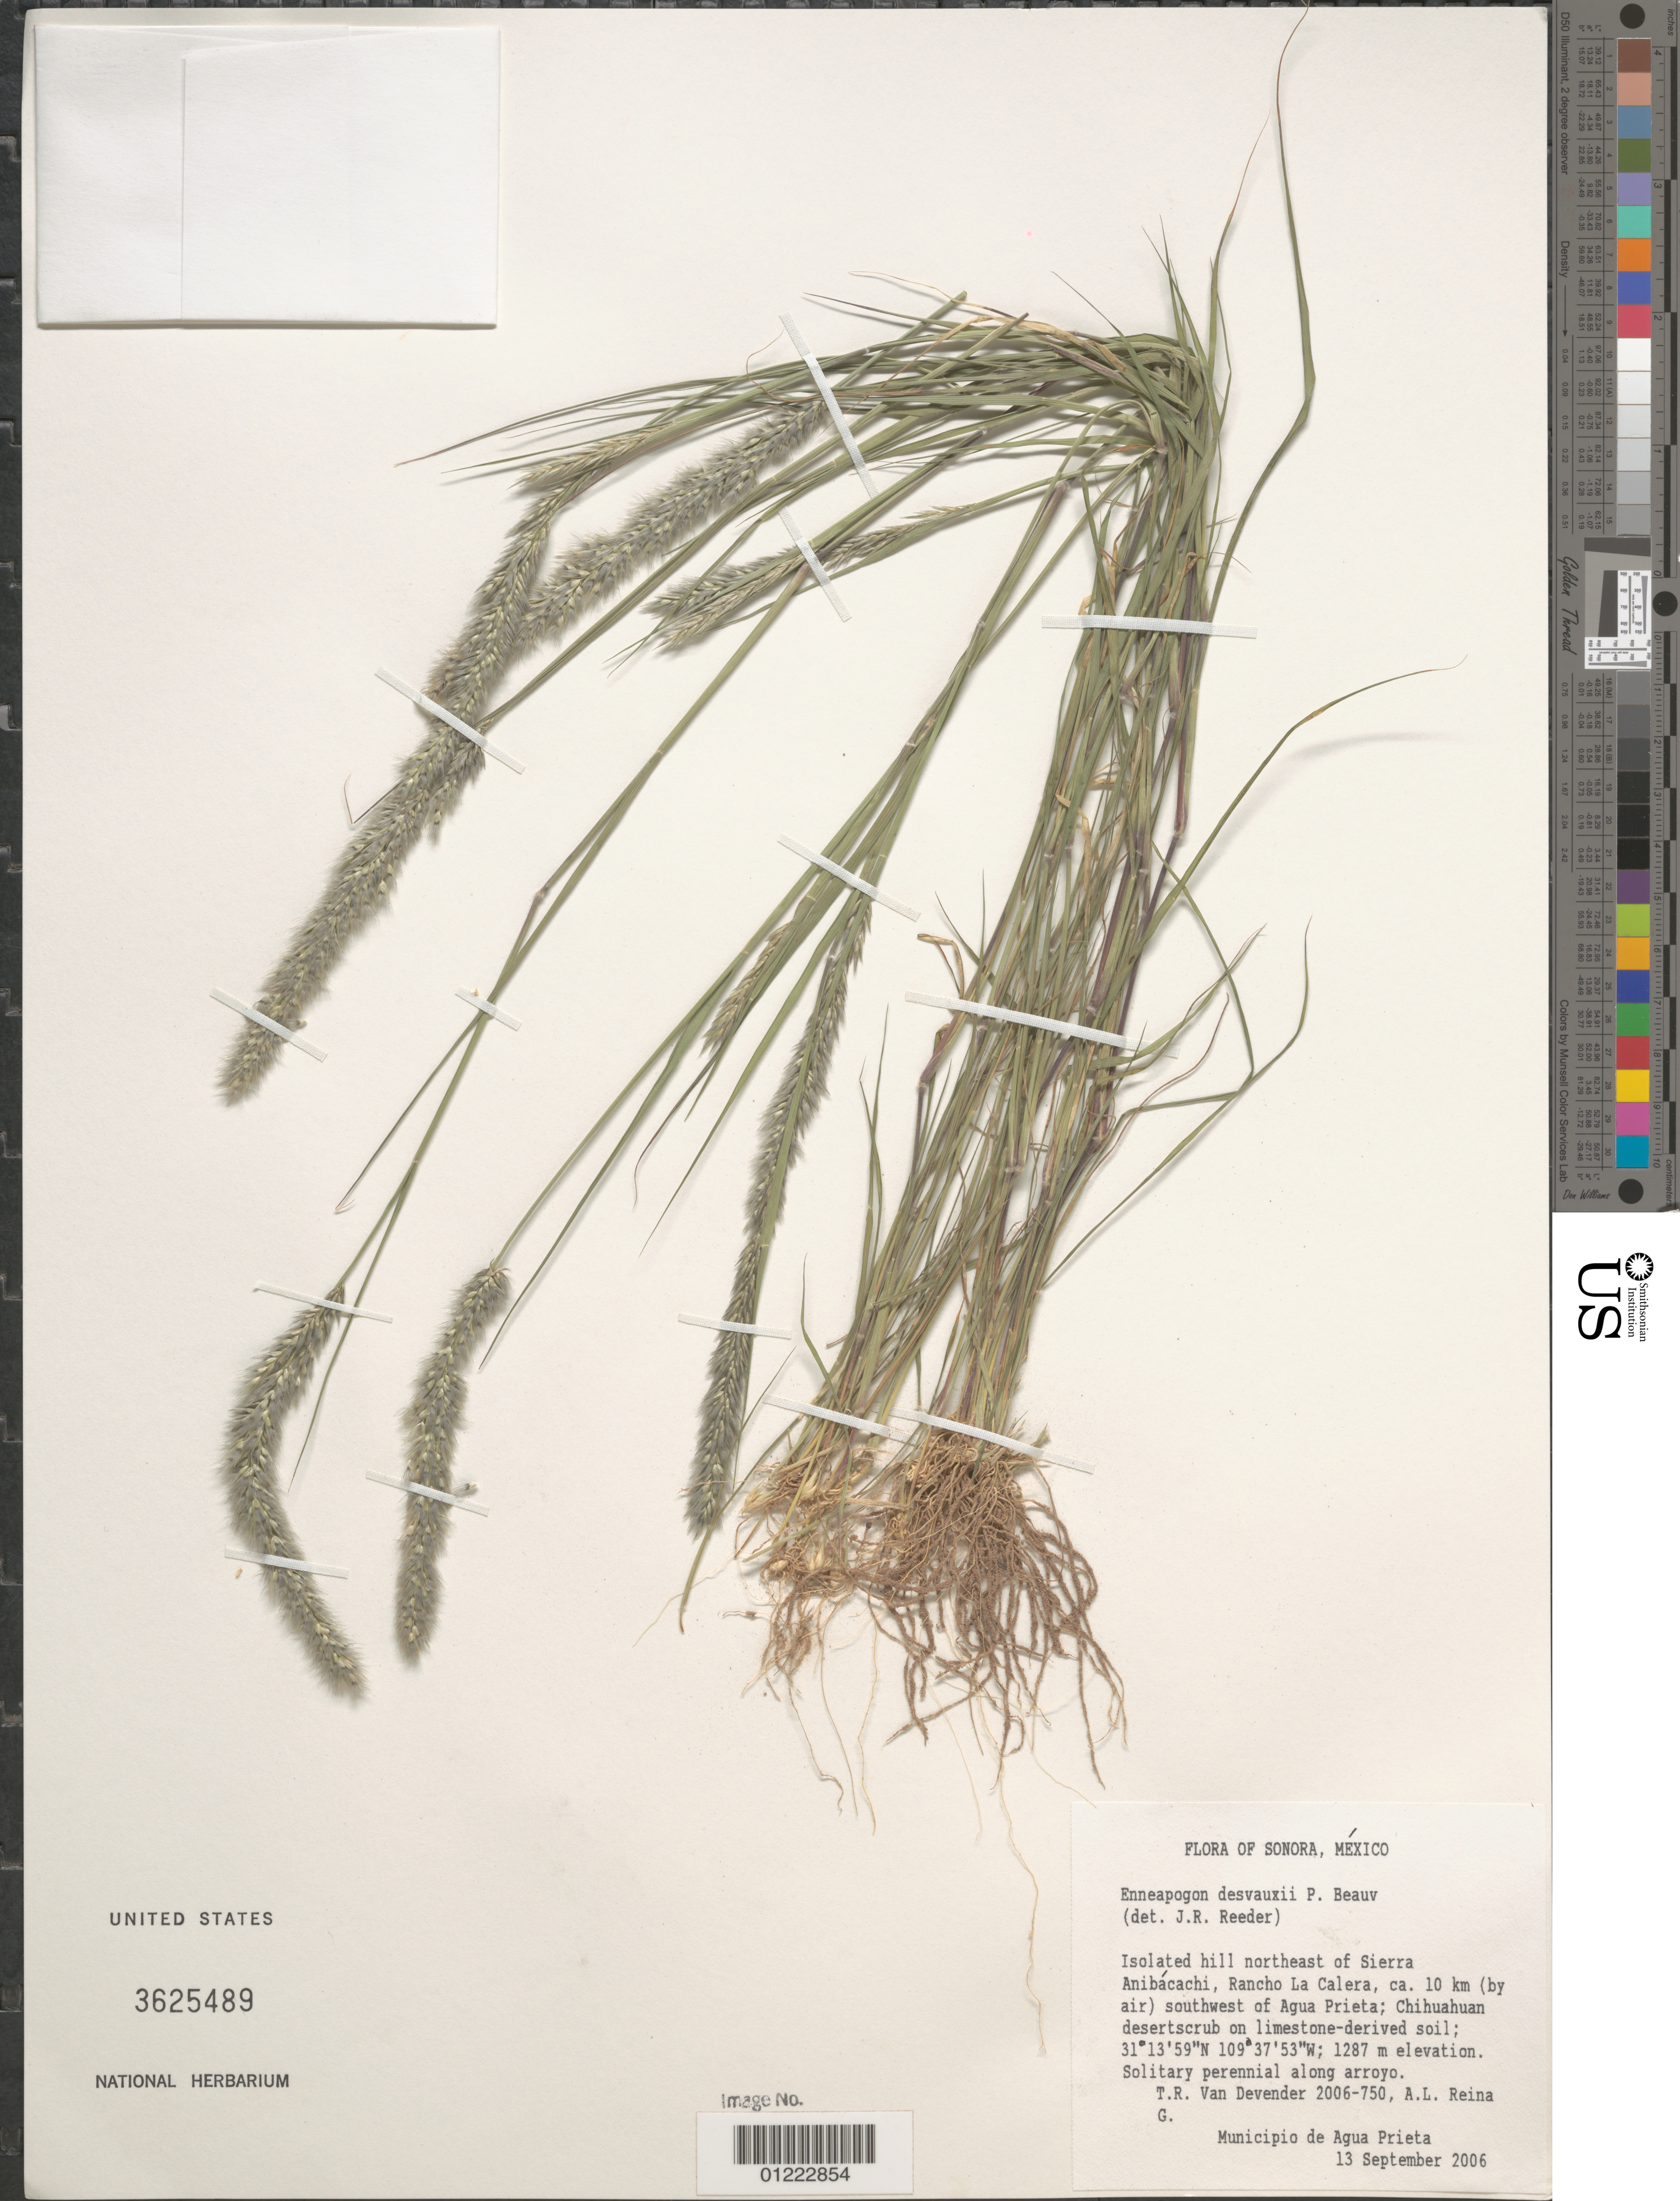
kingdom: Plantae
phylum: Tracheophyta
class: Liliopsida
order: Poales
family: Poaceae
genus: Enneapogon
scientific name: Enneapogon desvauxii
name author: P. Beauv.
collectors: T. R. Van Devender & A. L. Reina G.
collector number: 2006-750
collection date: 2006-09-13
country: Mexico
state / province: Sonora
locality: Isolated hill northeast of Sierra Anibacachi, Rancho La Calera, ca. 10 km (by air) southwest of Agua Prieta; Chihuahuan desertscrub on limestone-derived soil;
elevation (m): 1287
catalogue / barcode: US 3625489